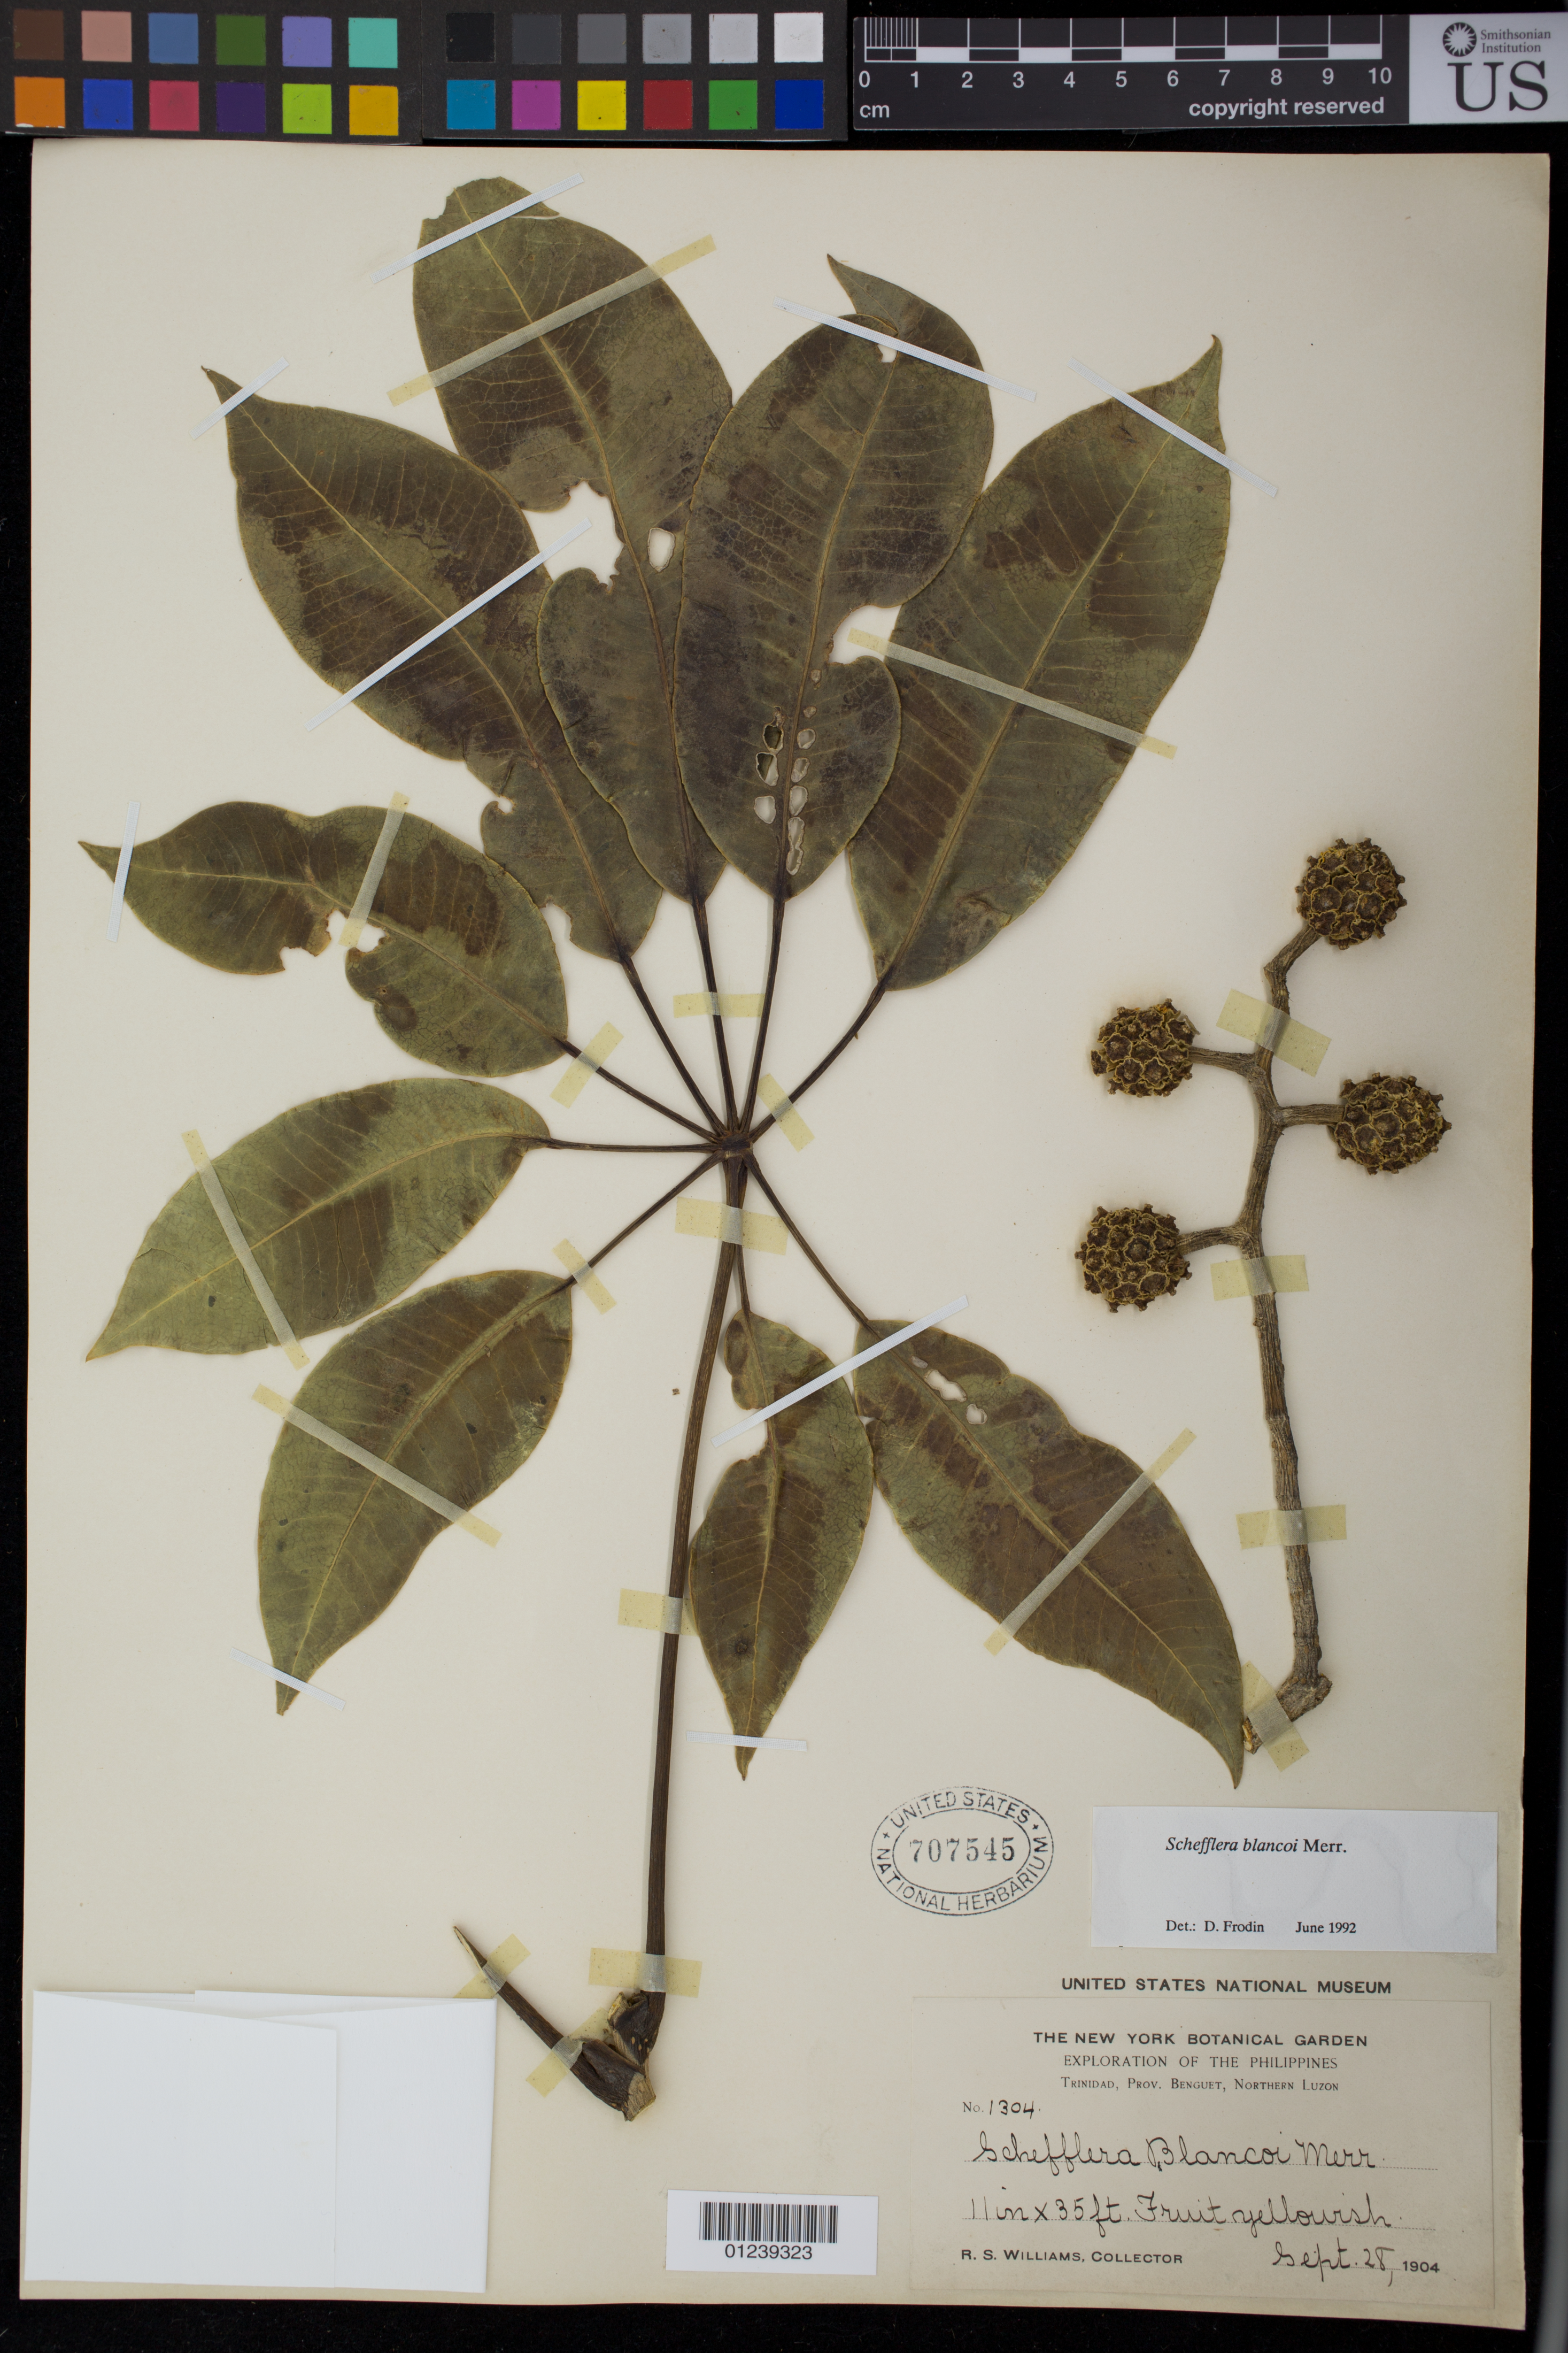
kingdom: Plantae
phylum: Tracheophyta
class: Magnoliopsida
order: Apiales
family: Araliaceae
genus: Schefflera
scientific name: Schefflera blancoi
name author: Merr.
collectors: R. S. Williams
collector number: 1304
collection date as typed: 28 Sep 1904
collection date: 1904-09-28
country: Philippines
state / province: Cordillera (Administrative Region)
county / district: Benguet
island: Luzon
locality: Trinidad, Northern Luzon.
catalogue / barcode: US 707545